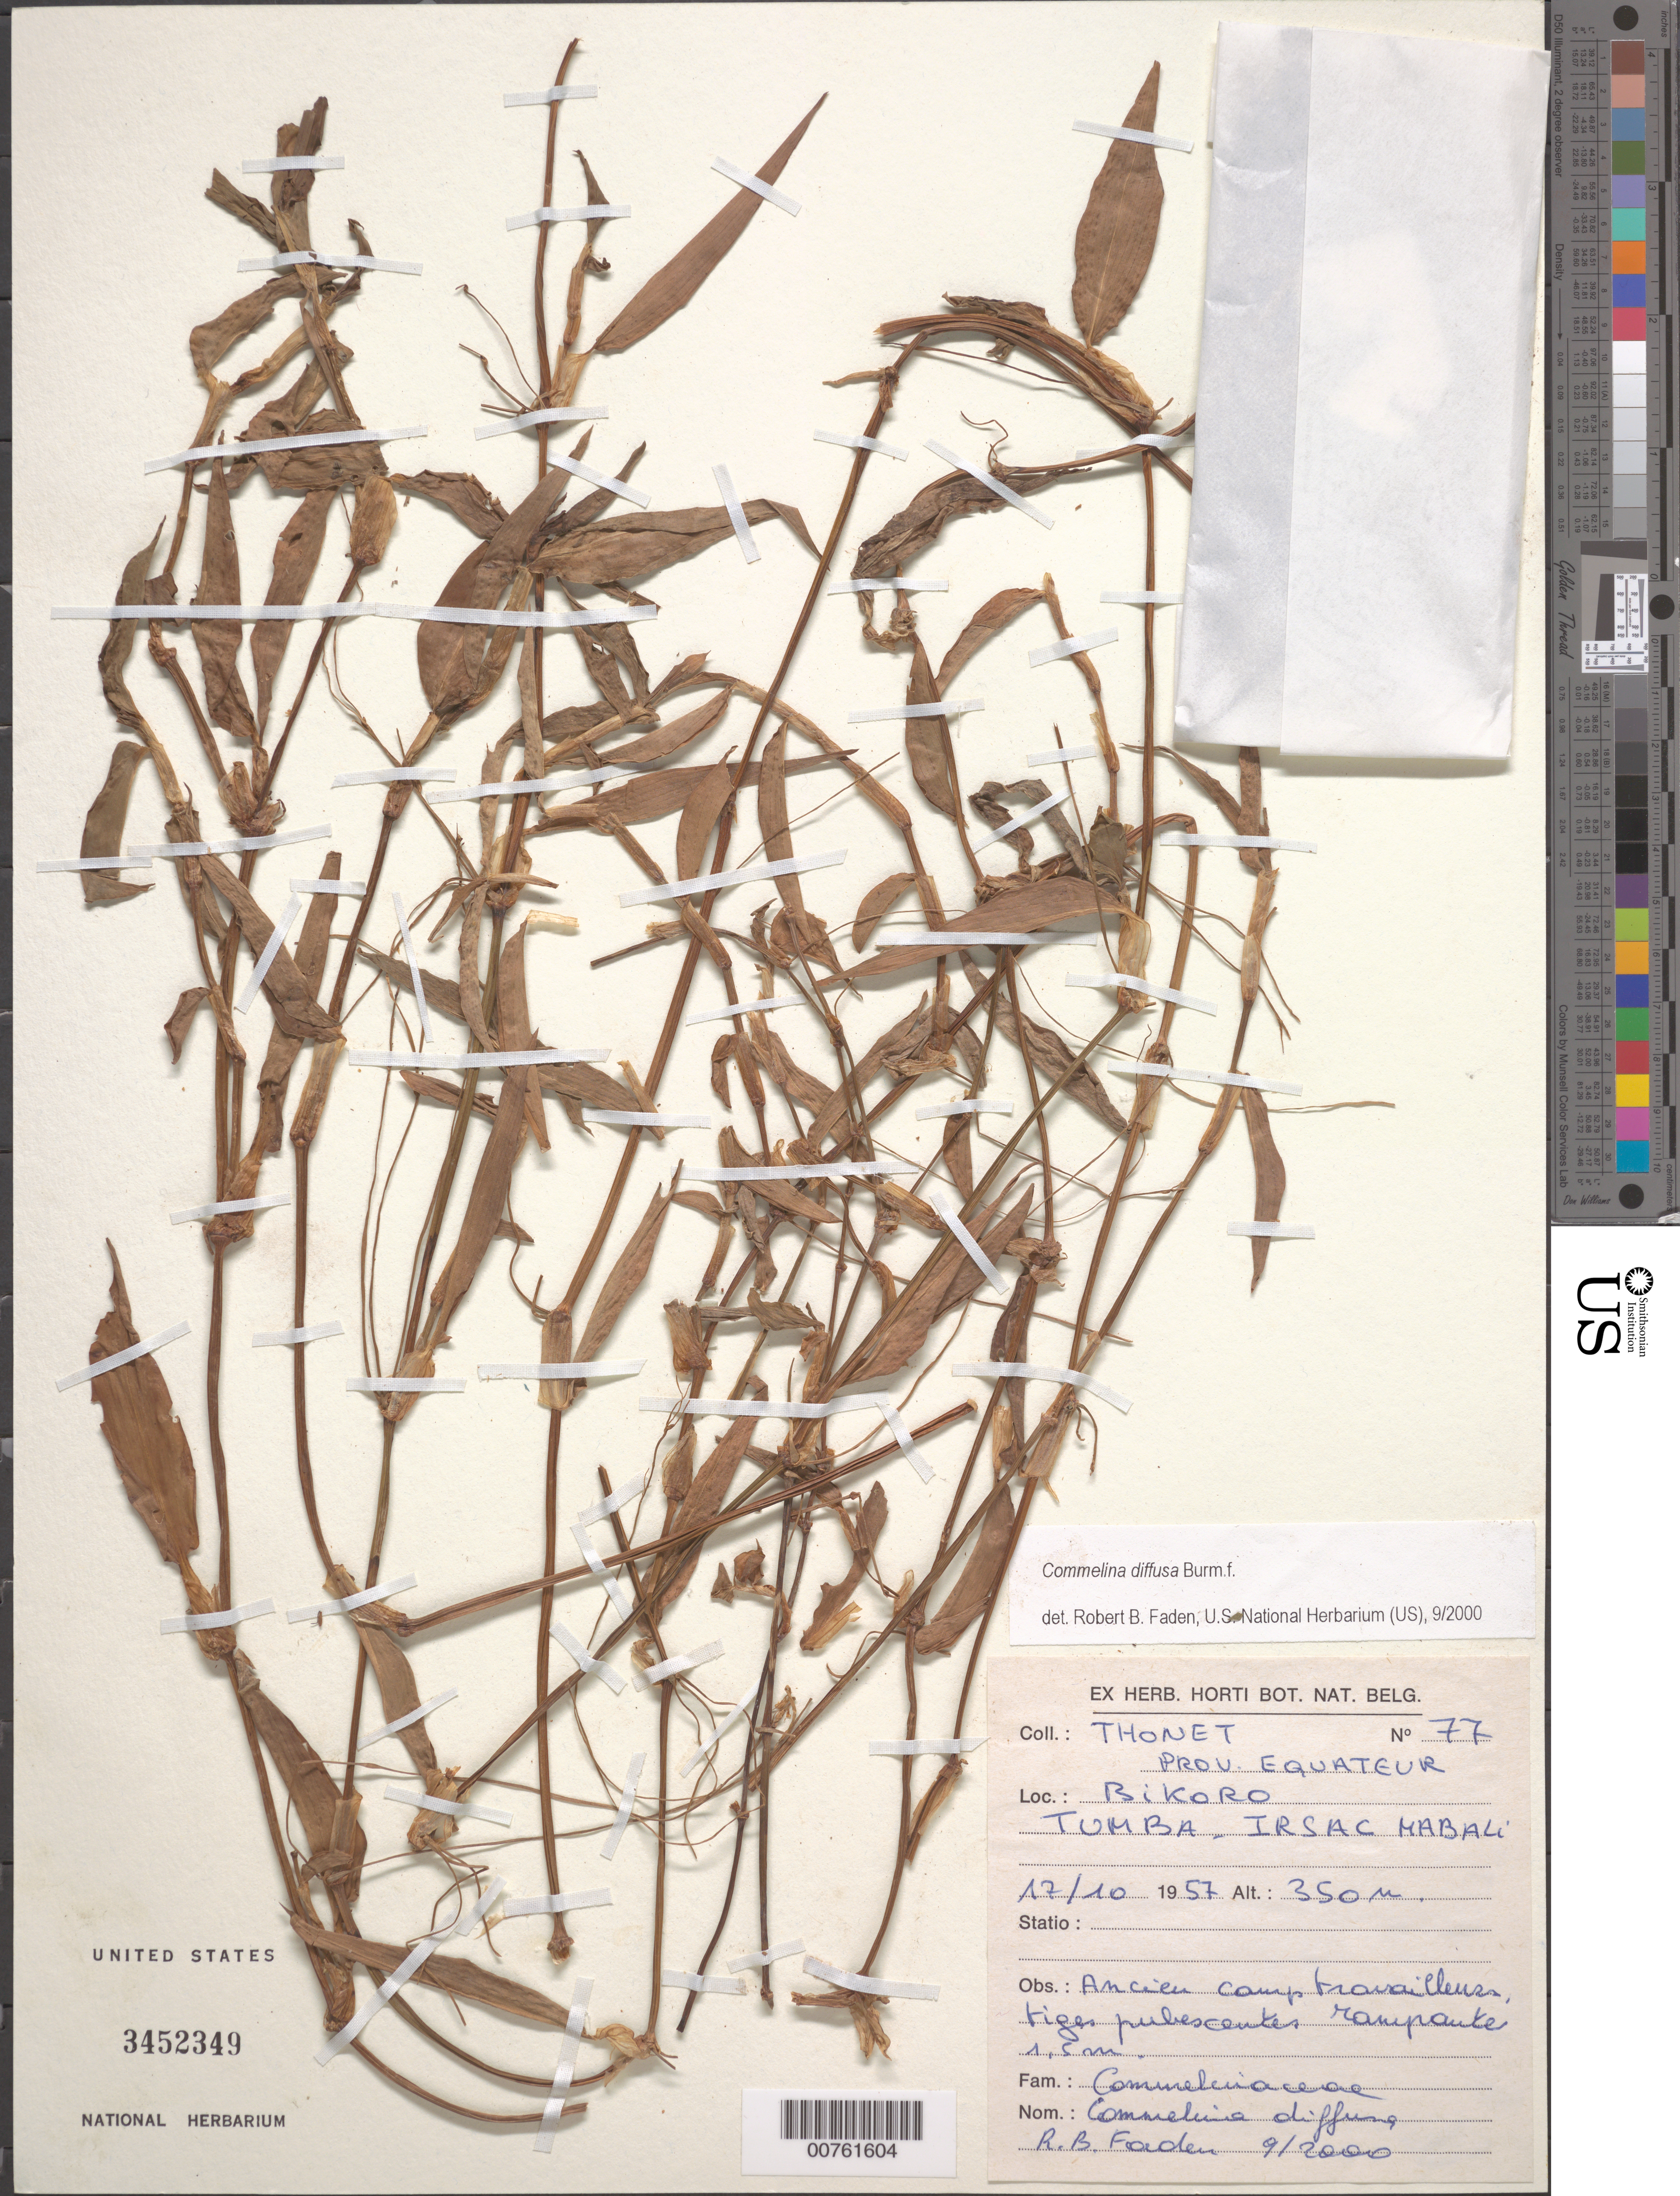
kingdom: Plantae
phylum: Tracheophyta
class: Liliopsida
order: Commelinales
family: Commelinaceae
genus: Commelina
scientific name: Commelina diffusa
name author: Burm. f.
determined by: Faden, Robert B., (US), Smithsonian Institution - National Museum of Natural History (UNITED STATES)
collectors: -. Thonet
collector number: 77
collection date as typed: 17 Oct 1957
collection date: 1957-10-17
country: Congo, Democratic Republic of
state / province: Equateur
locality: Bikoro Tumba Irsac Mabali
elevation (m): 350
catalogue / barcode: US 3452349